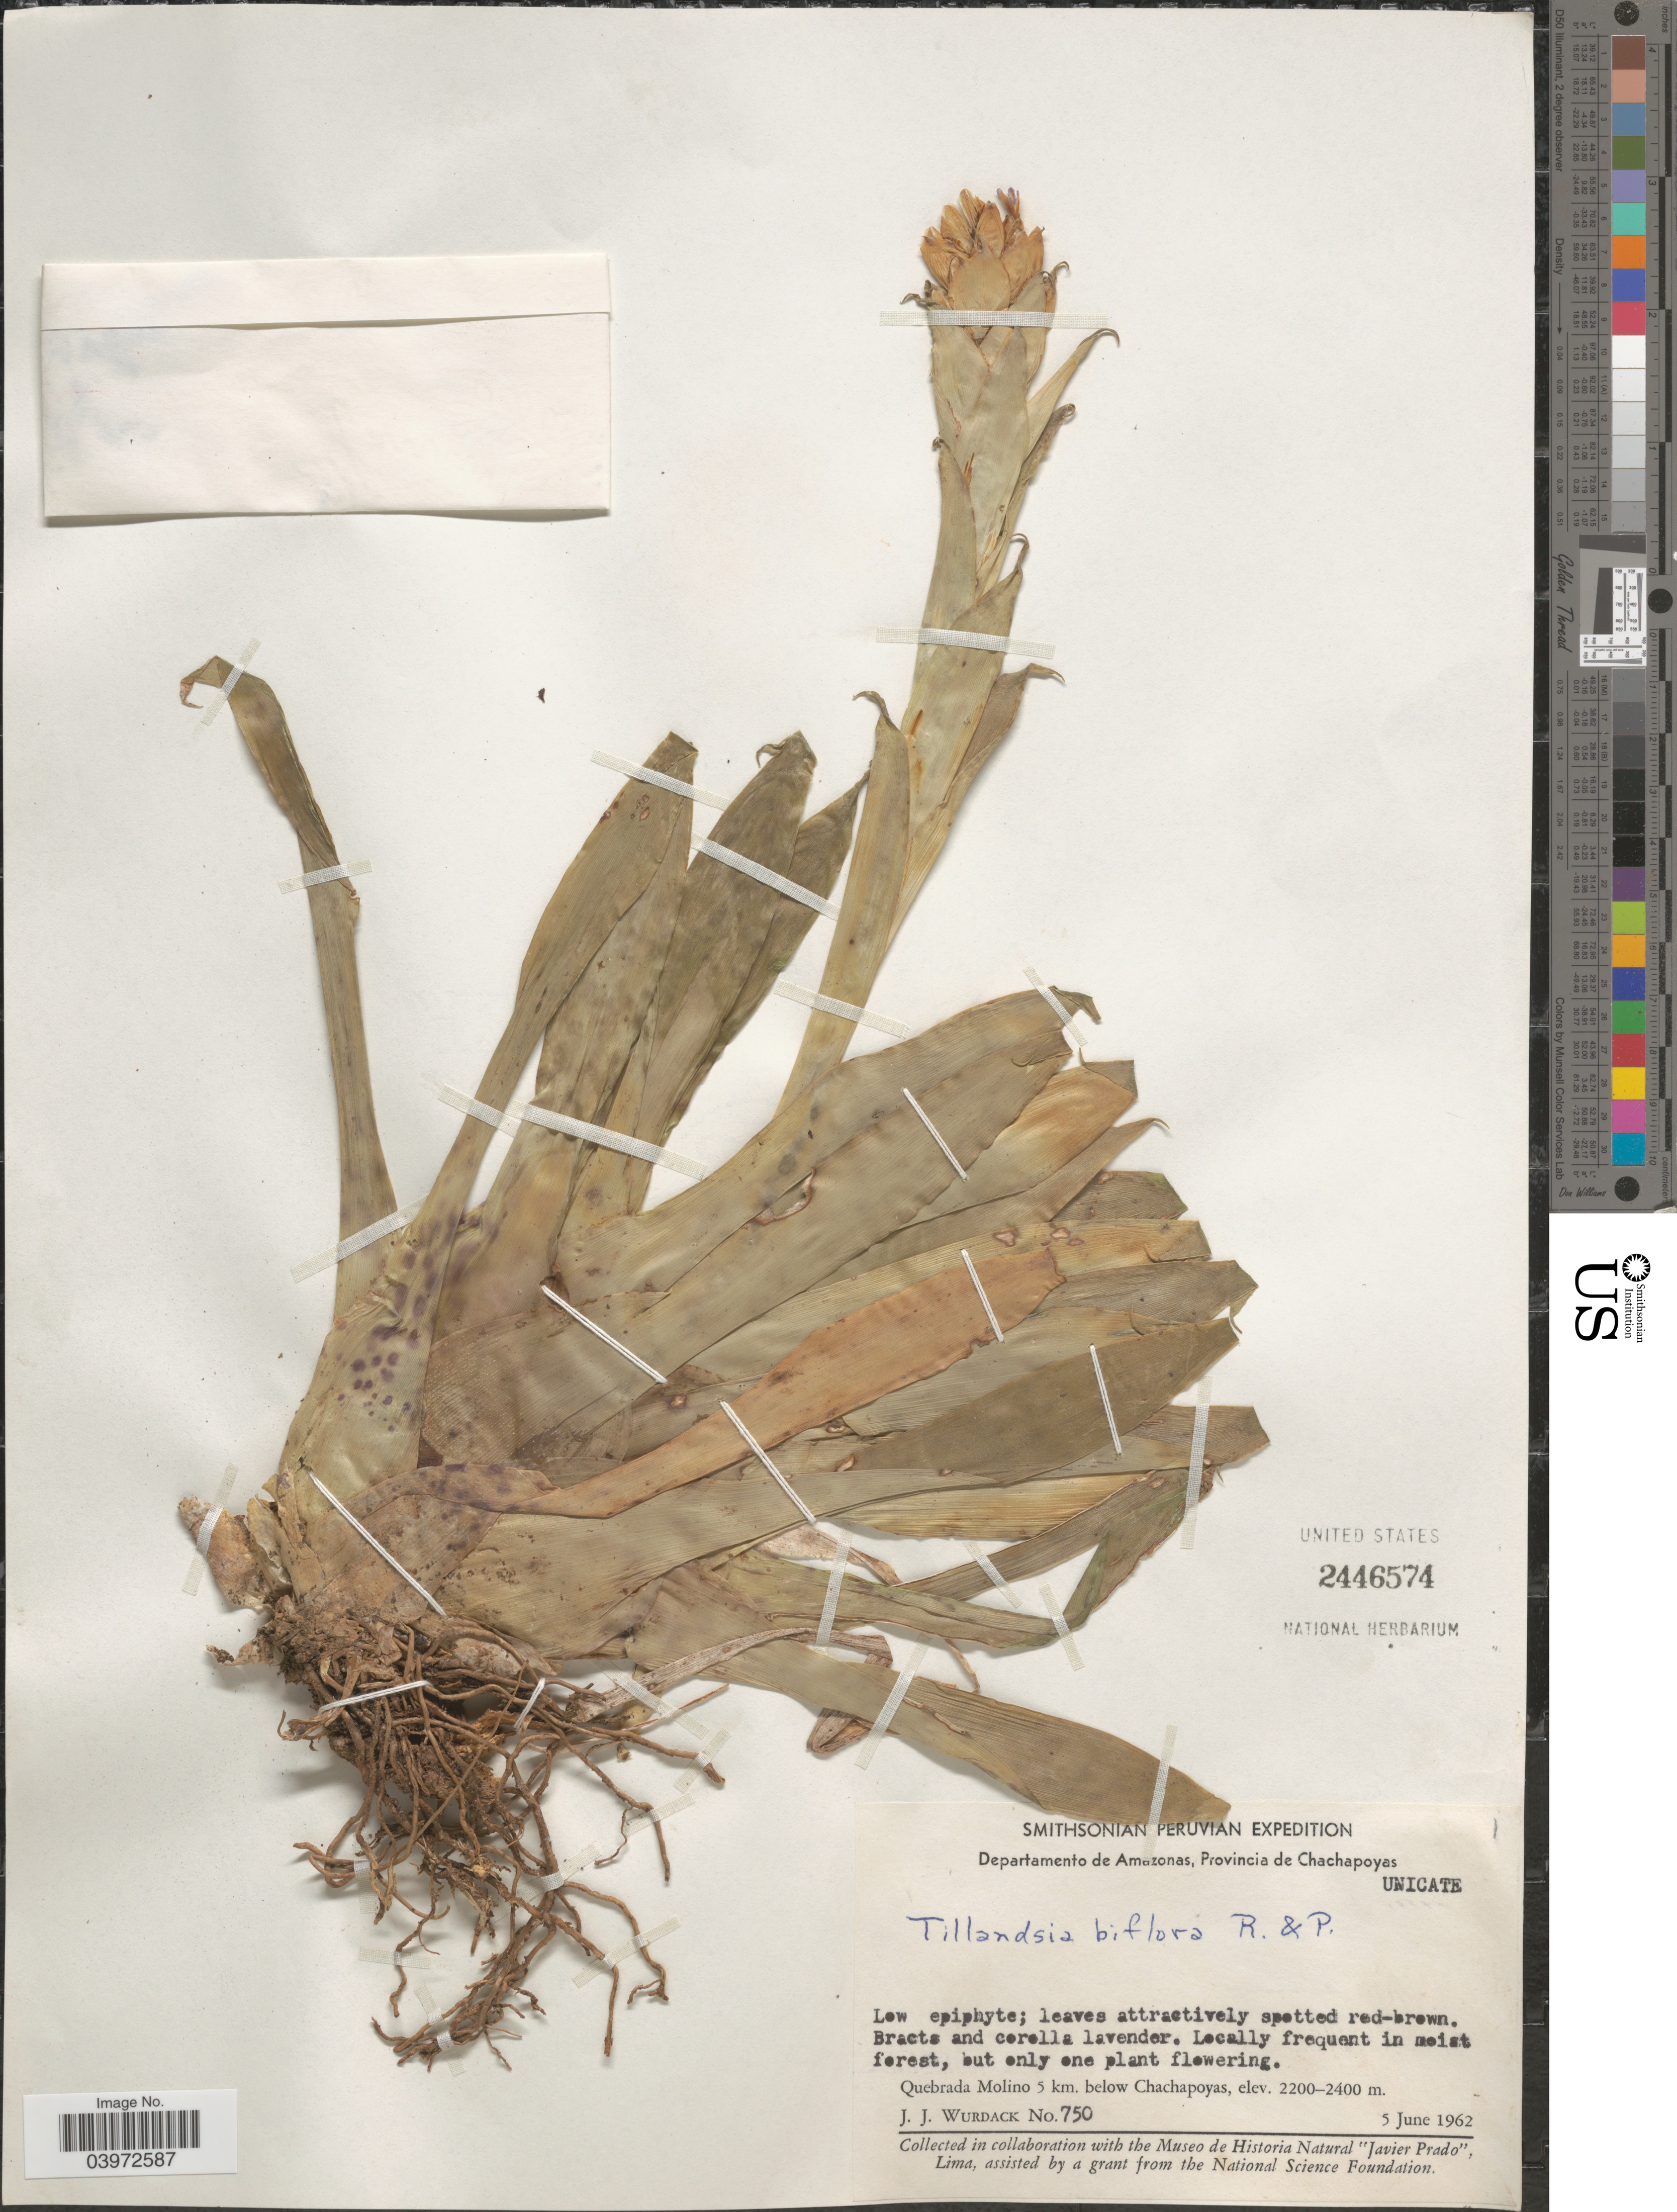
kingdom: Plantae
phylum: Tracheophyta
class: Liliopsida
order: Poales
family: Bromeliaceae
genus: Tillandsia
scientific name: Tillandsia biflora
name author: Ruiz & Pav.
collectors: J. J. Wurdack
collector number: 750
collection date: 1962-06-05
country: Peru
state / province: Amazonas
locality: Departamento de Amazonas, Provincia de Chachapoyas. Quebrada Molino 5 km. below Chachapoyas.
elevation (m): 2200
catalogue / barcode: US 2446574